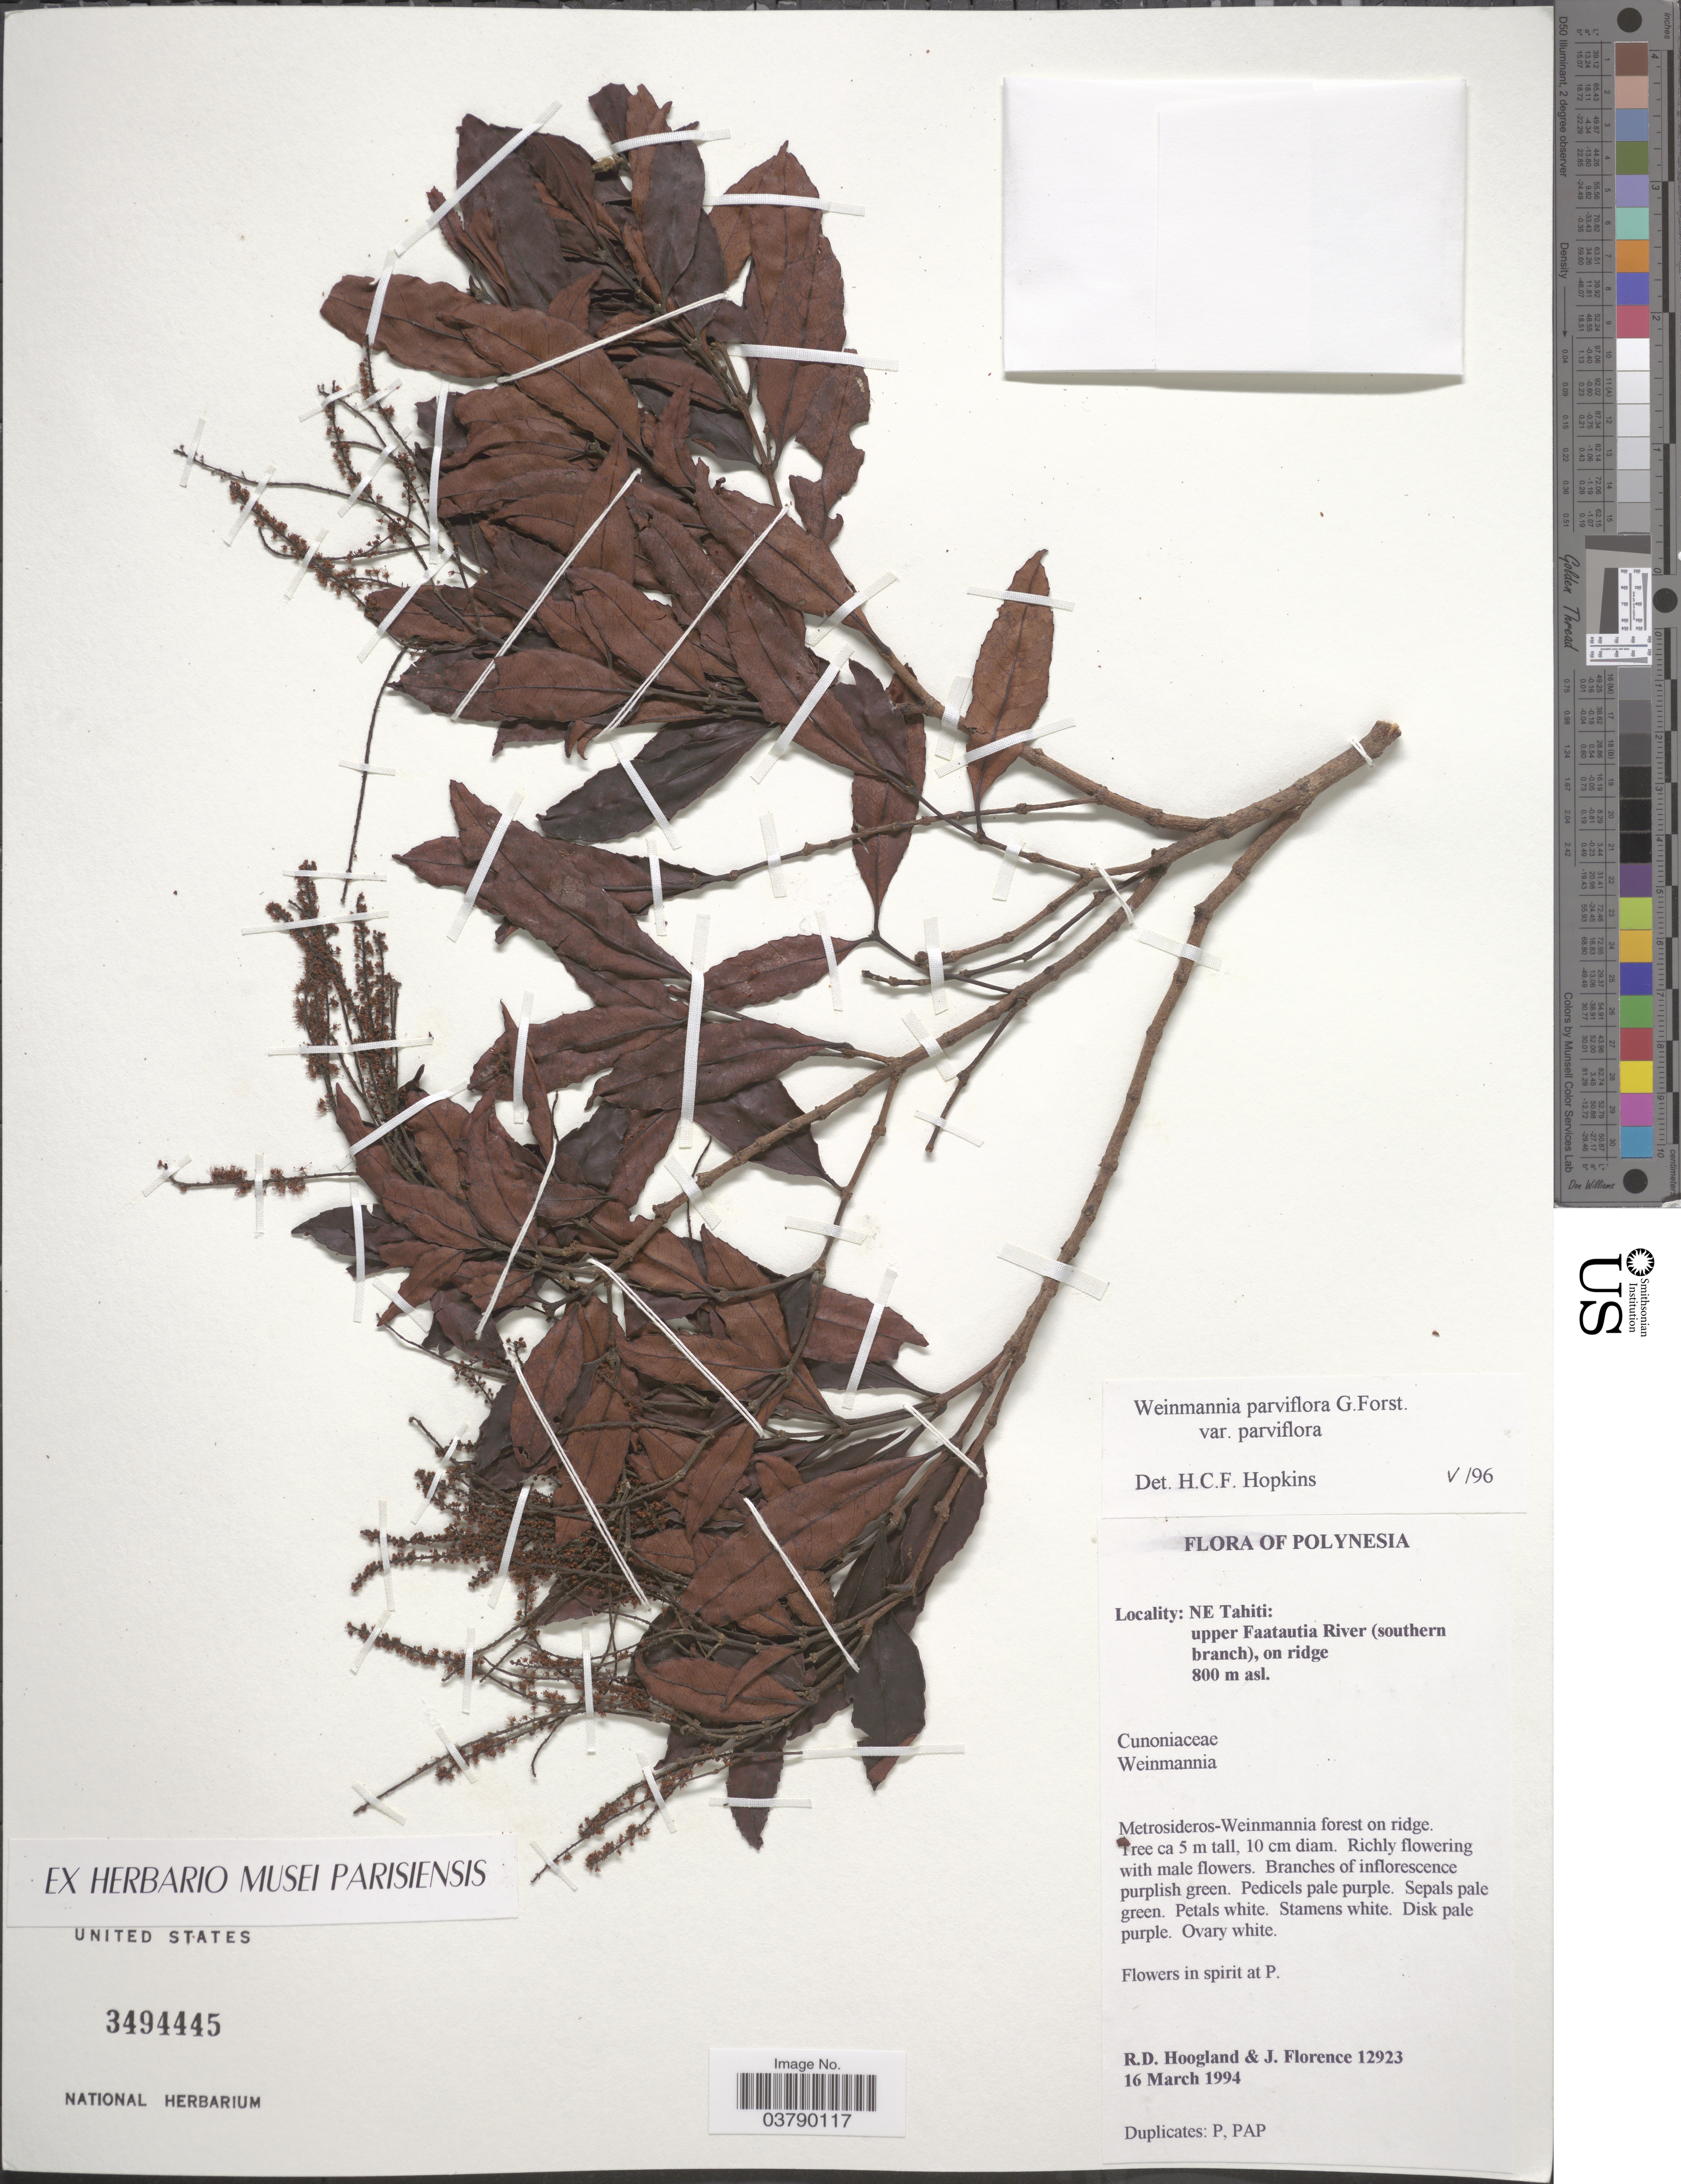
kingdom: Plantae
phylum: Tracheophyta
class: Magnoliopsida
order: Oxalidales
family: Cunoniaceae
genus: Pterophylla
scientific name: Pterophylla parviflora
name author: (G. Forst.) Pillon & H.C. Hopkins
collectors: R. D. Hoogland & J. Florence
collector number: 12923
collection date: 1994-03-16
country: French Polynesia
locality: NE Tahiti: Upper Faatautia River (southern branch).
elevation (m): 800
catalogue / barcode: US 3494445